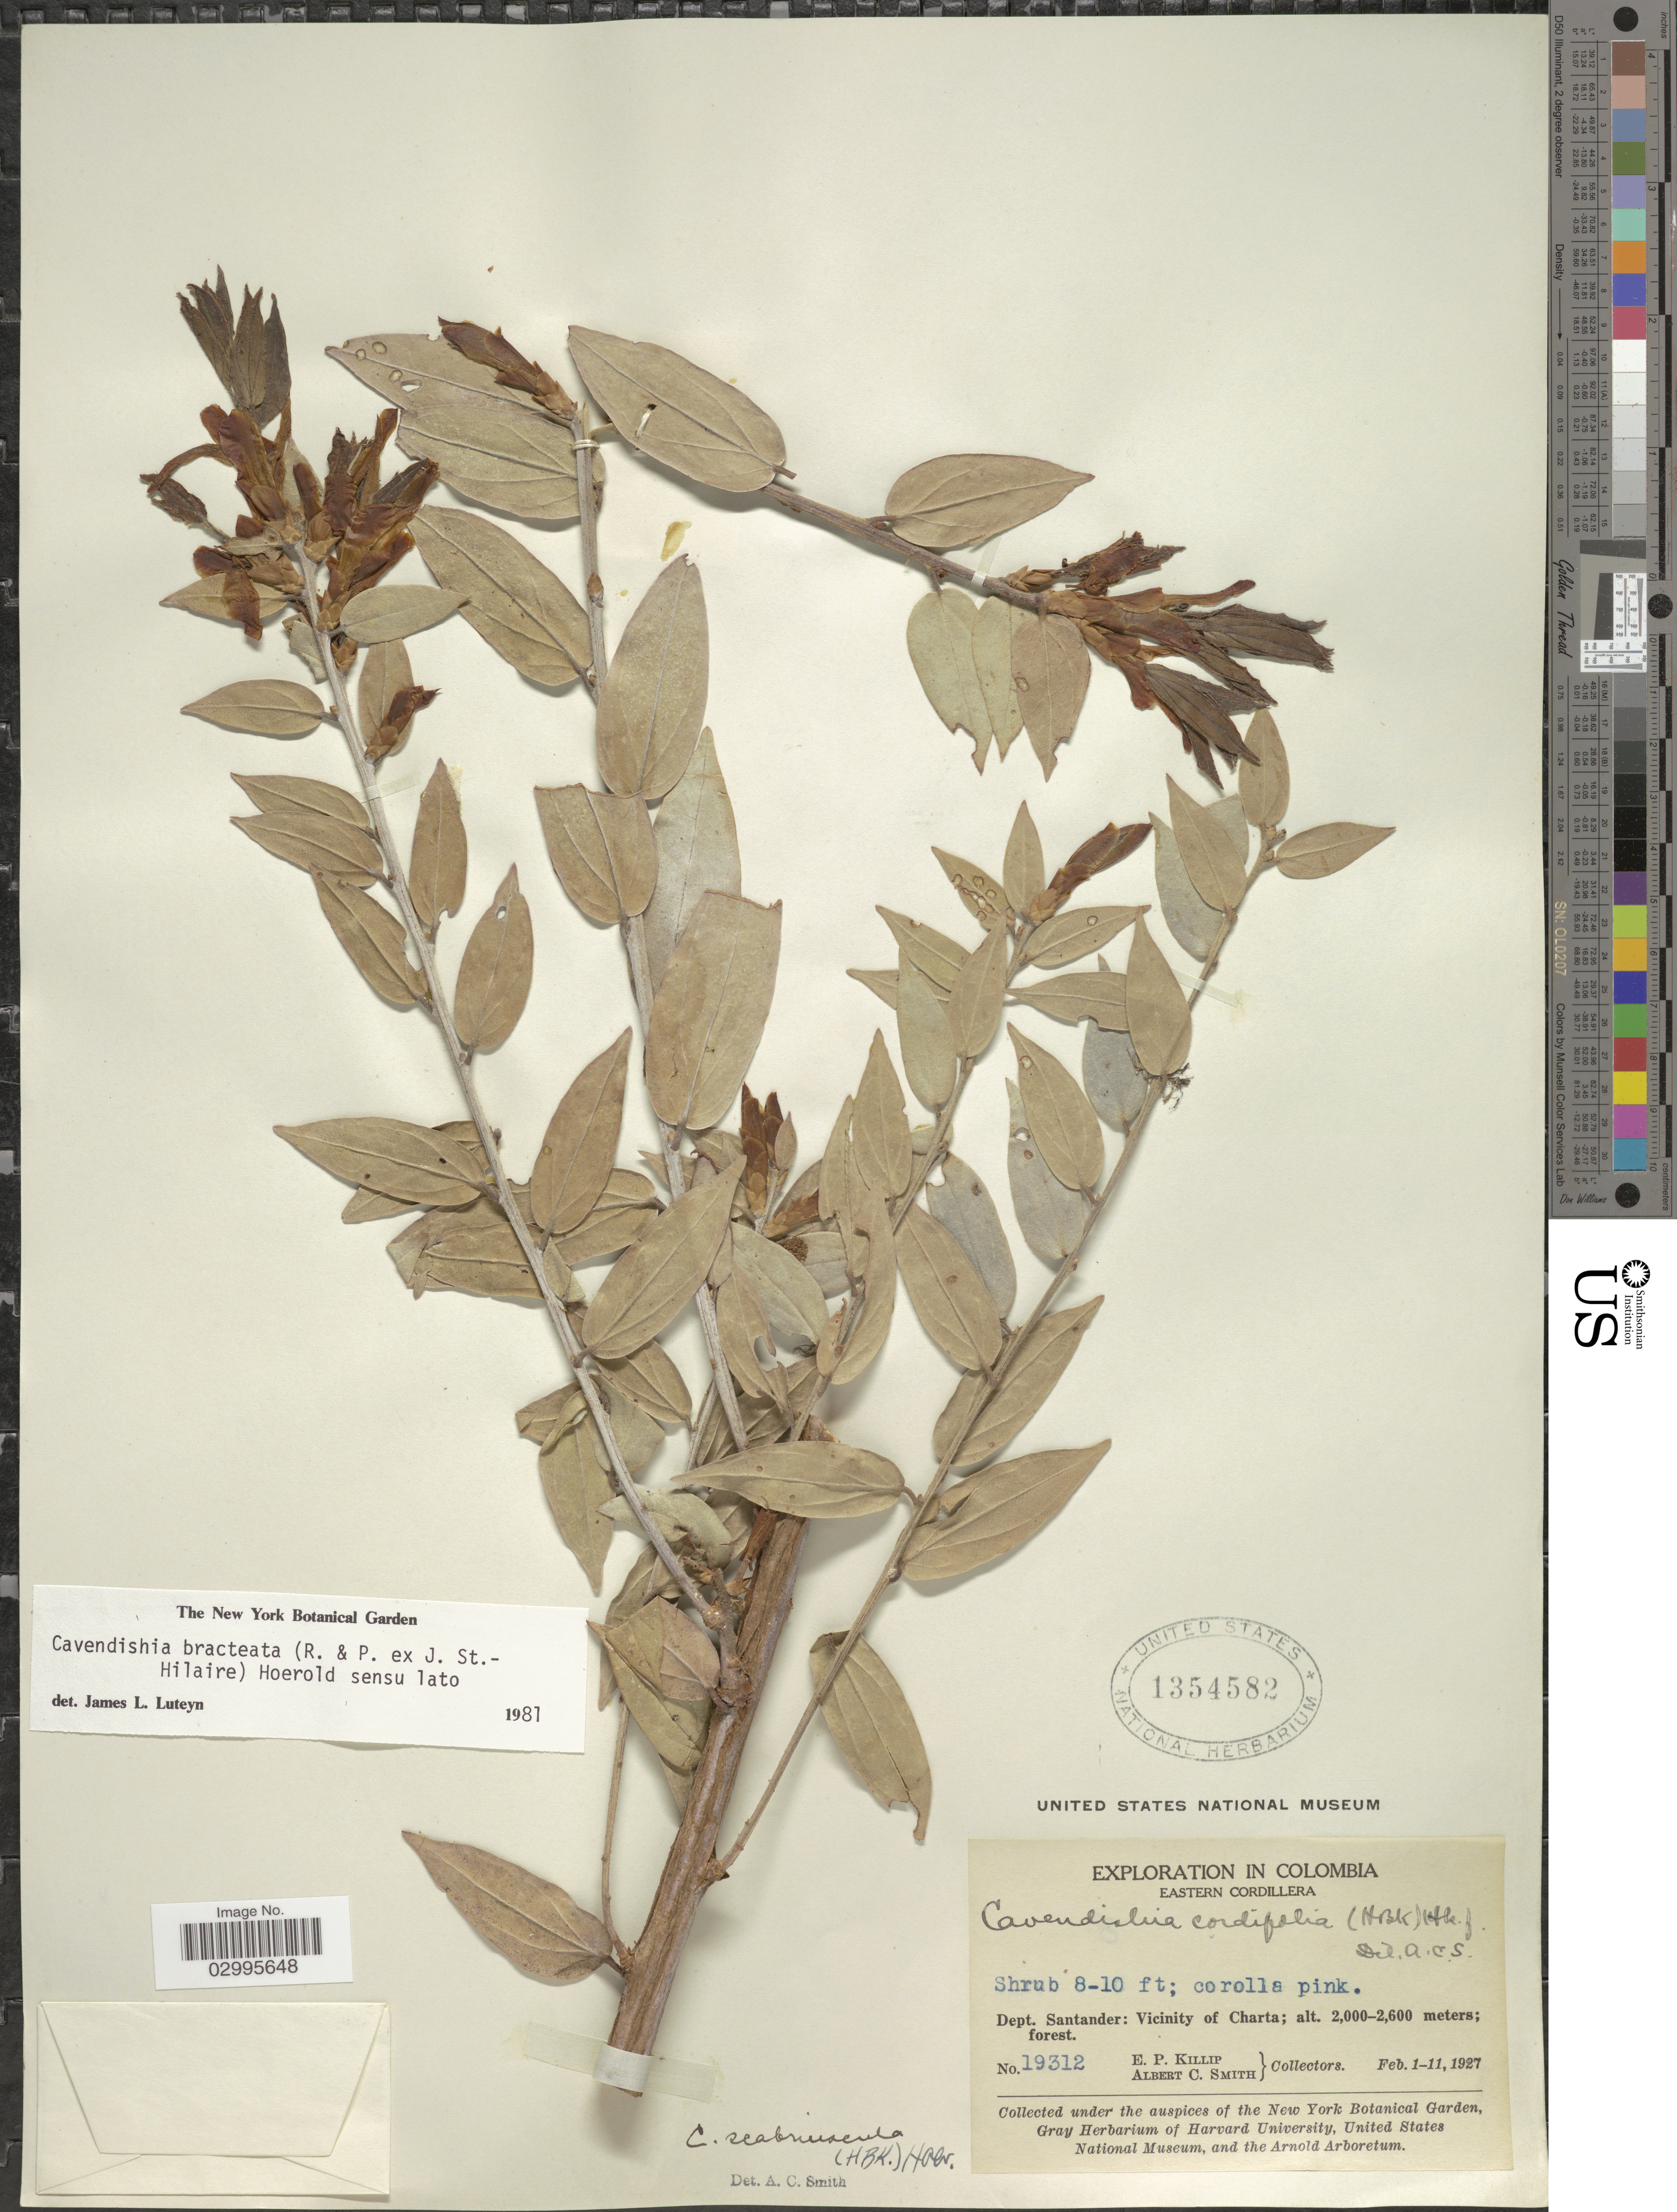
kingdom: Plantae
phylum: Tracheophyta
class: Magnoliopsida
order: Ericales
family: Ericaceae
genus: Cavendishia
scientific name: Cavendishia bracteata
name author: (Ruiz & Pav. ex J. St.-Hil.) Hoerold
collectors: E. P. Killip & A. C. Smith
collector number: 19312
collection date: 1927-02-01/1927-02-11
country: Colombia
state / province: Santander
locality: Eastern Cordillera. Dept. Santander: Vicinity of Charta.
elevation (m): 2000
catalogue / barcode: US 1354582